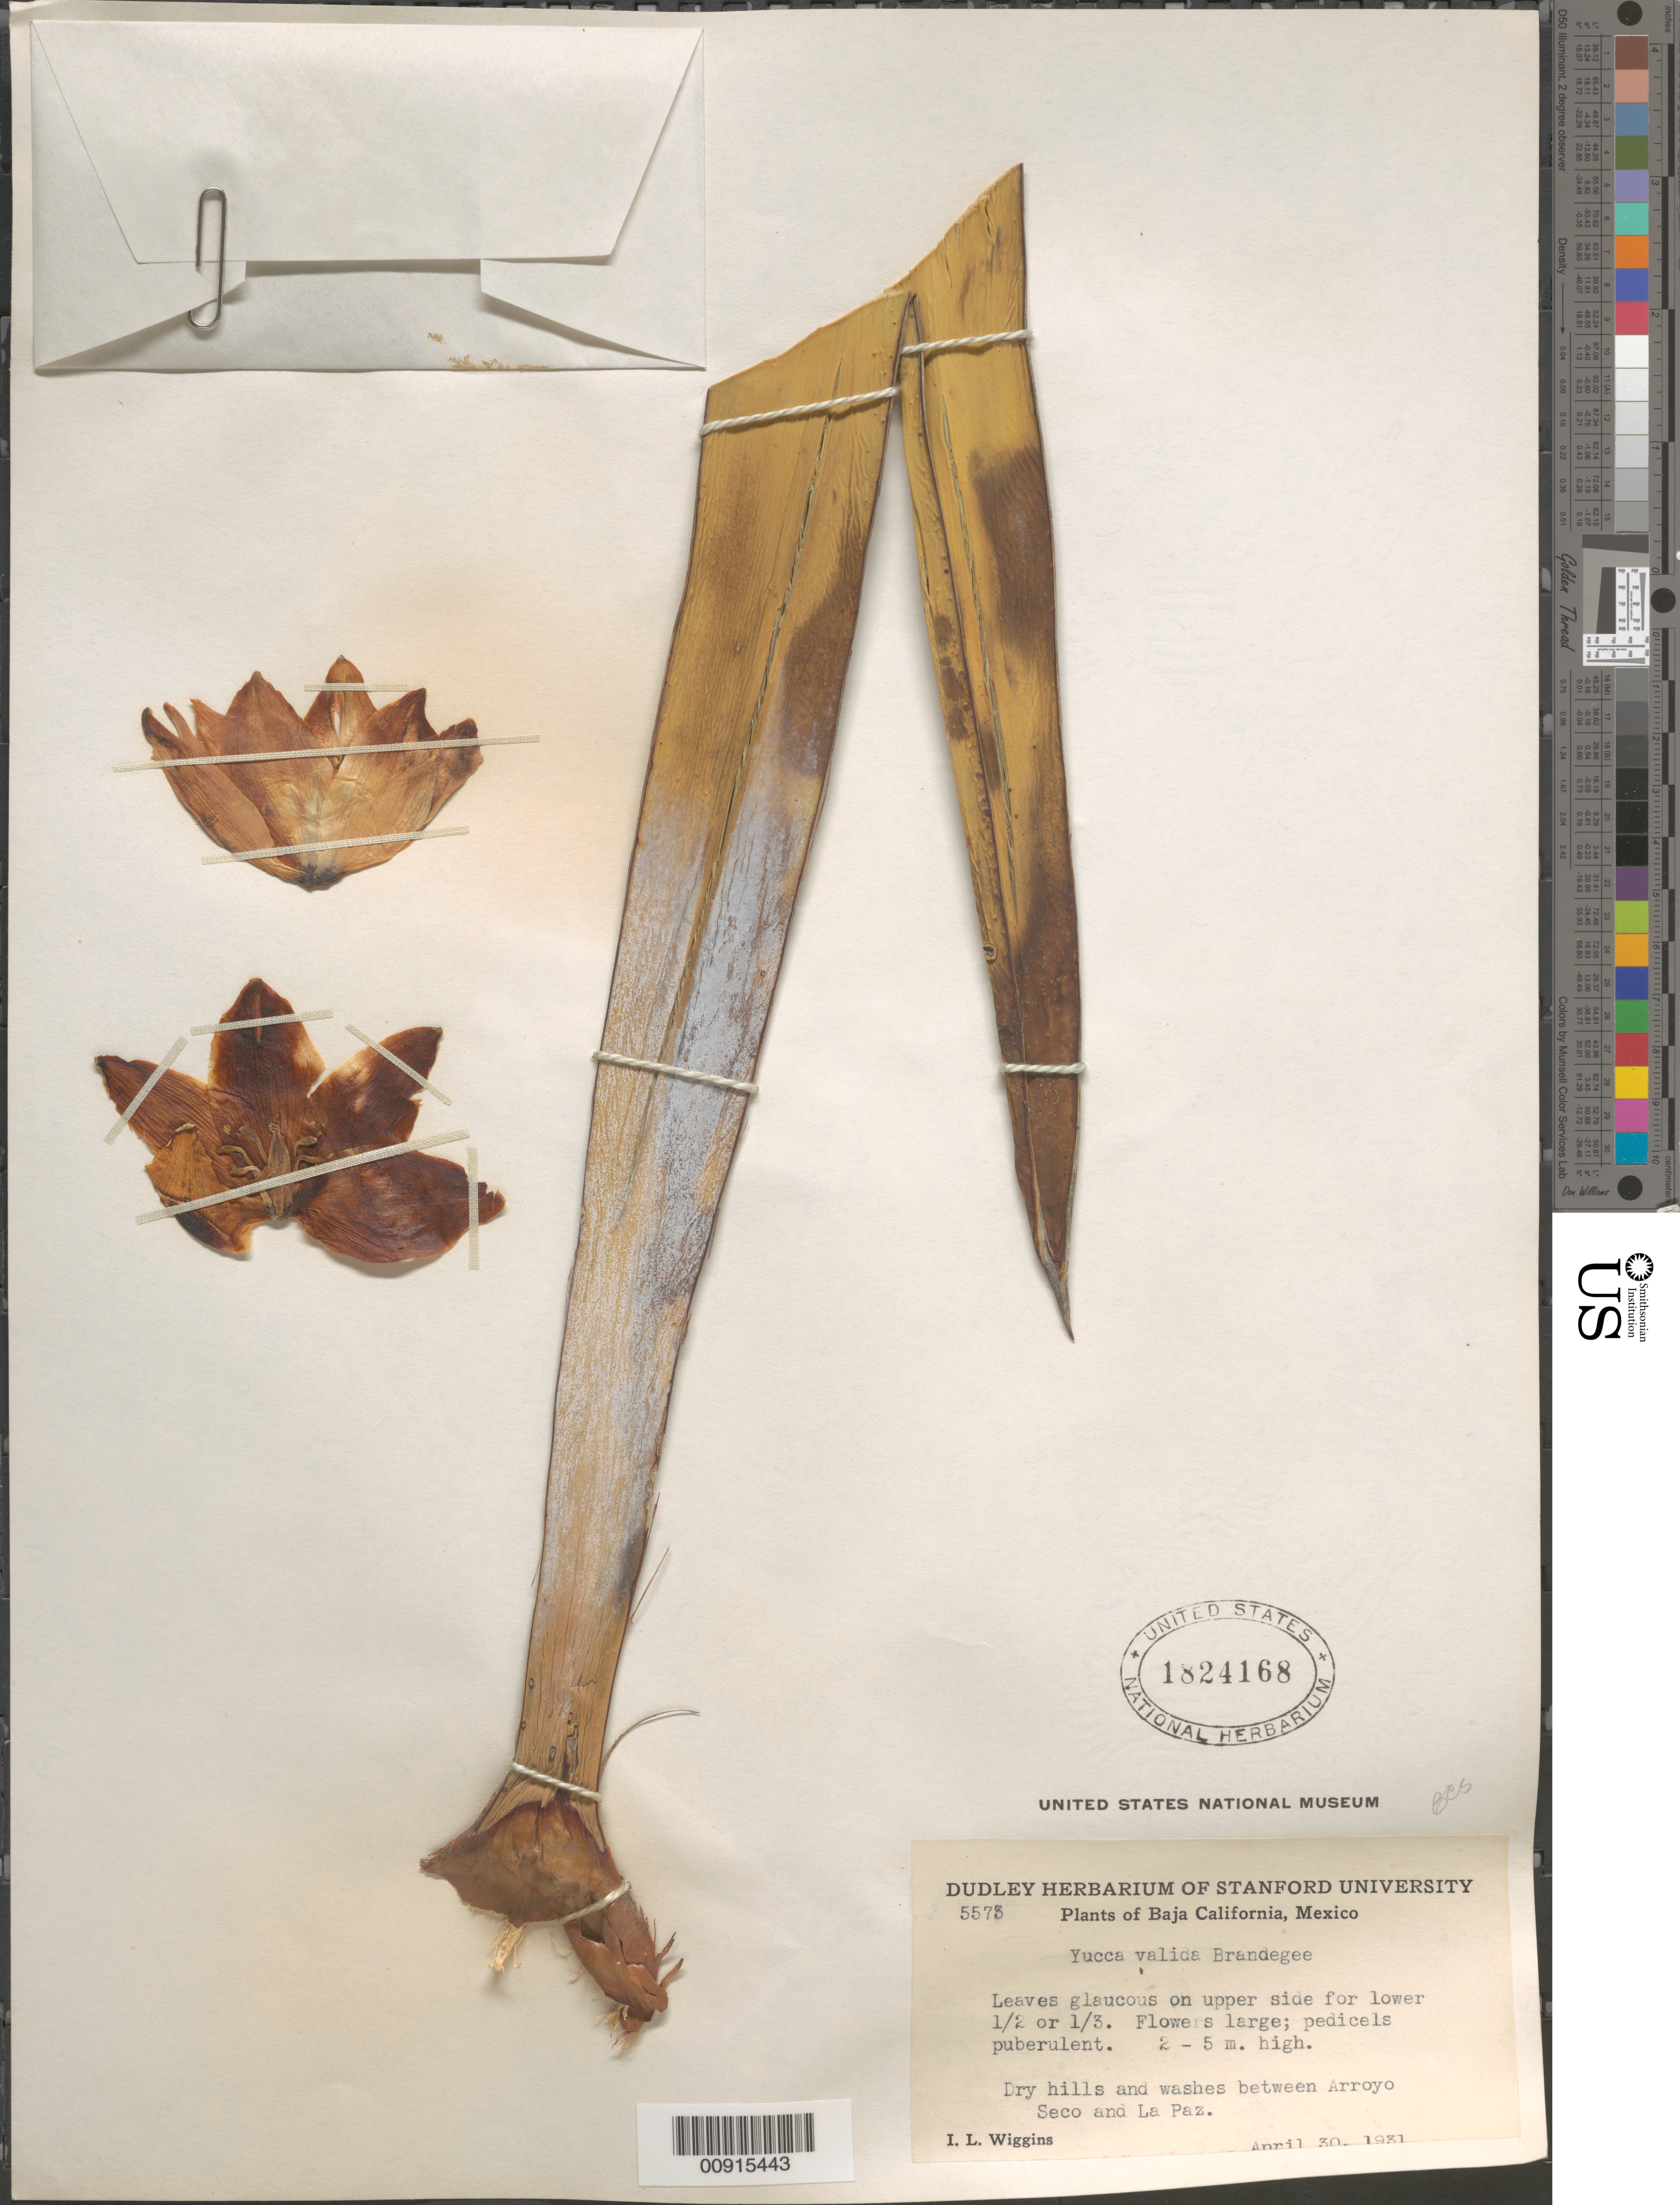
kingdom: Plantae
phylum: Tracheophyta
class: Liliopsida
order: Asparagales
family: Asparagaceae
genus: Yucca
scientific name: Yucca valida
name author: Brandegee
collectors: I. L. Wiggins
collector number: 5573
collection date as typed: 30 Apr 1931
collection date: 1931-04-30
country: Mexico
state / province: Baja California Sur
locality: Between Arroyo Seco and La Paz. Baja California.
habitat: Dry hills and washes.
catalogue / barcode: US 1824168